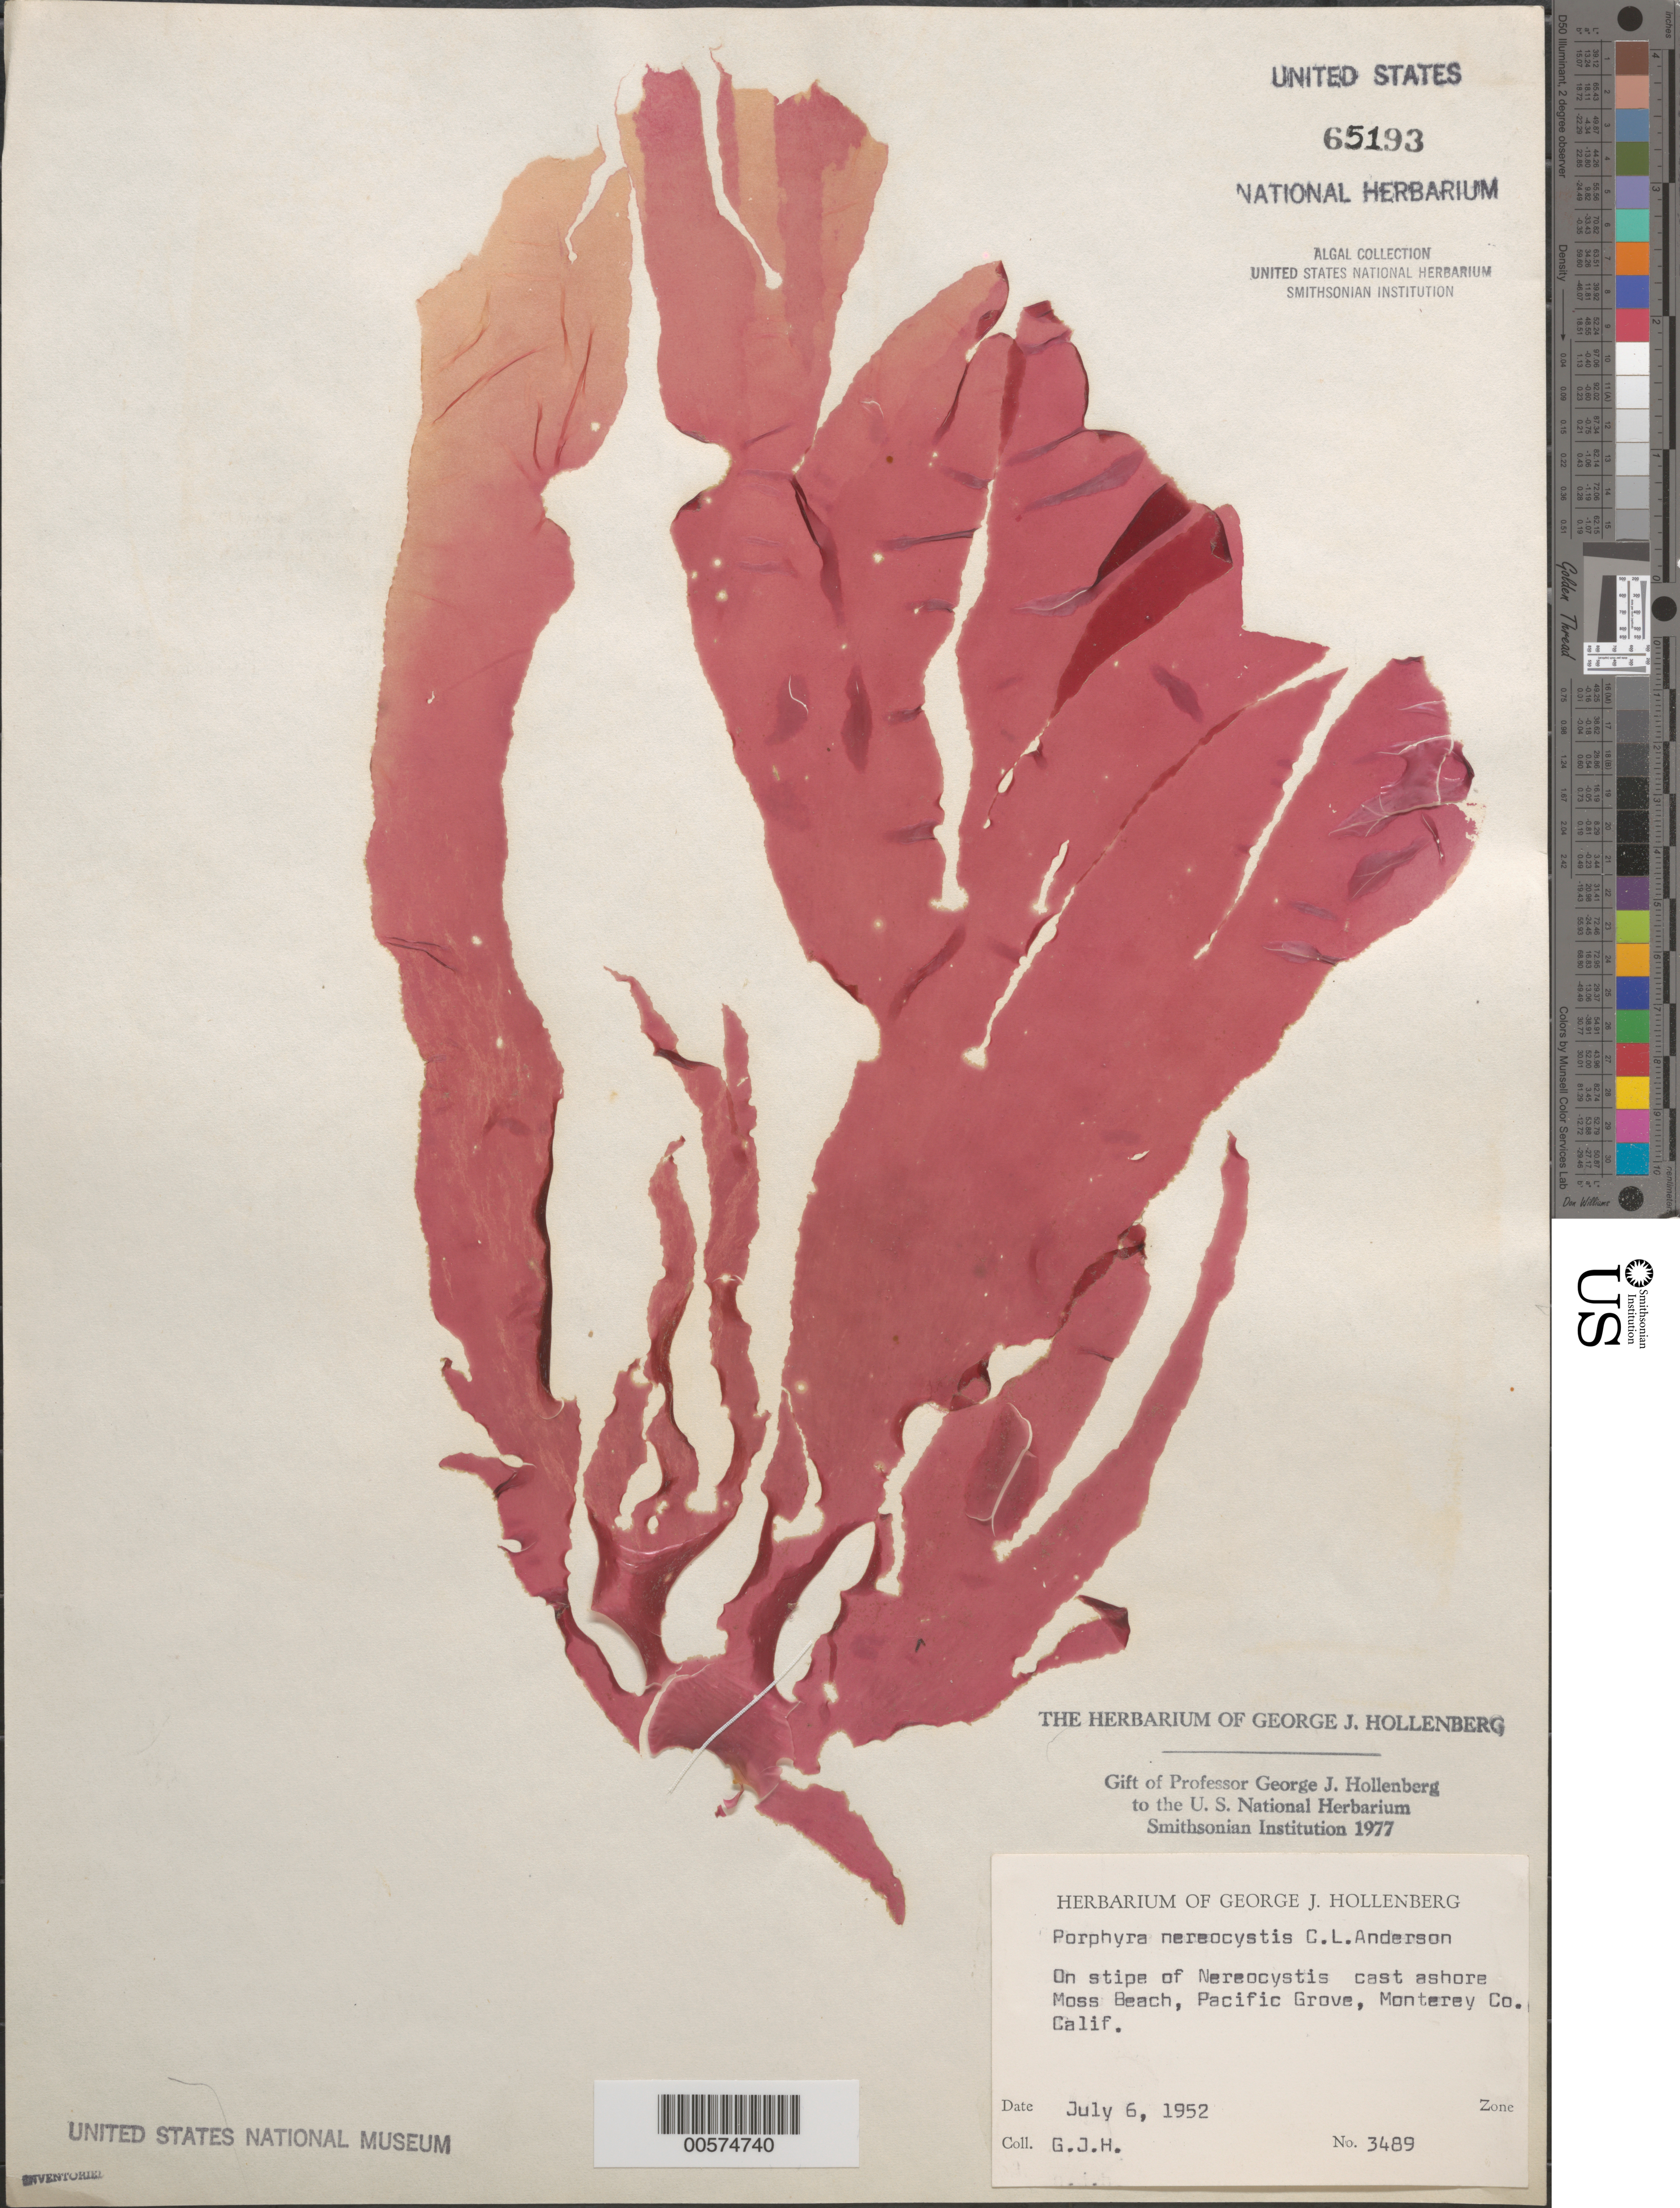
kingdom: Plantae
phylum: Rhodophyta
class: Bangiophyceae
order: Bangiales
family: Bangiaceae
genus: Pyropia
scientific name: Pyropia nereocystis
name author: (C.L. Anderson) S.C. Lindstrom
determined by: Algae name updating Project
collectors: G. Hollenberg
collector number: GJH 3489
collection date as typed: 06 Jul 1952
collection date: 1952-07-06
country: United States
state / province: California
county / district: Monterey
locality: Moss Beach, Pacific Grove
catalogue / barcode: US 65193